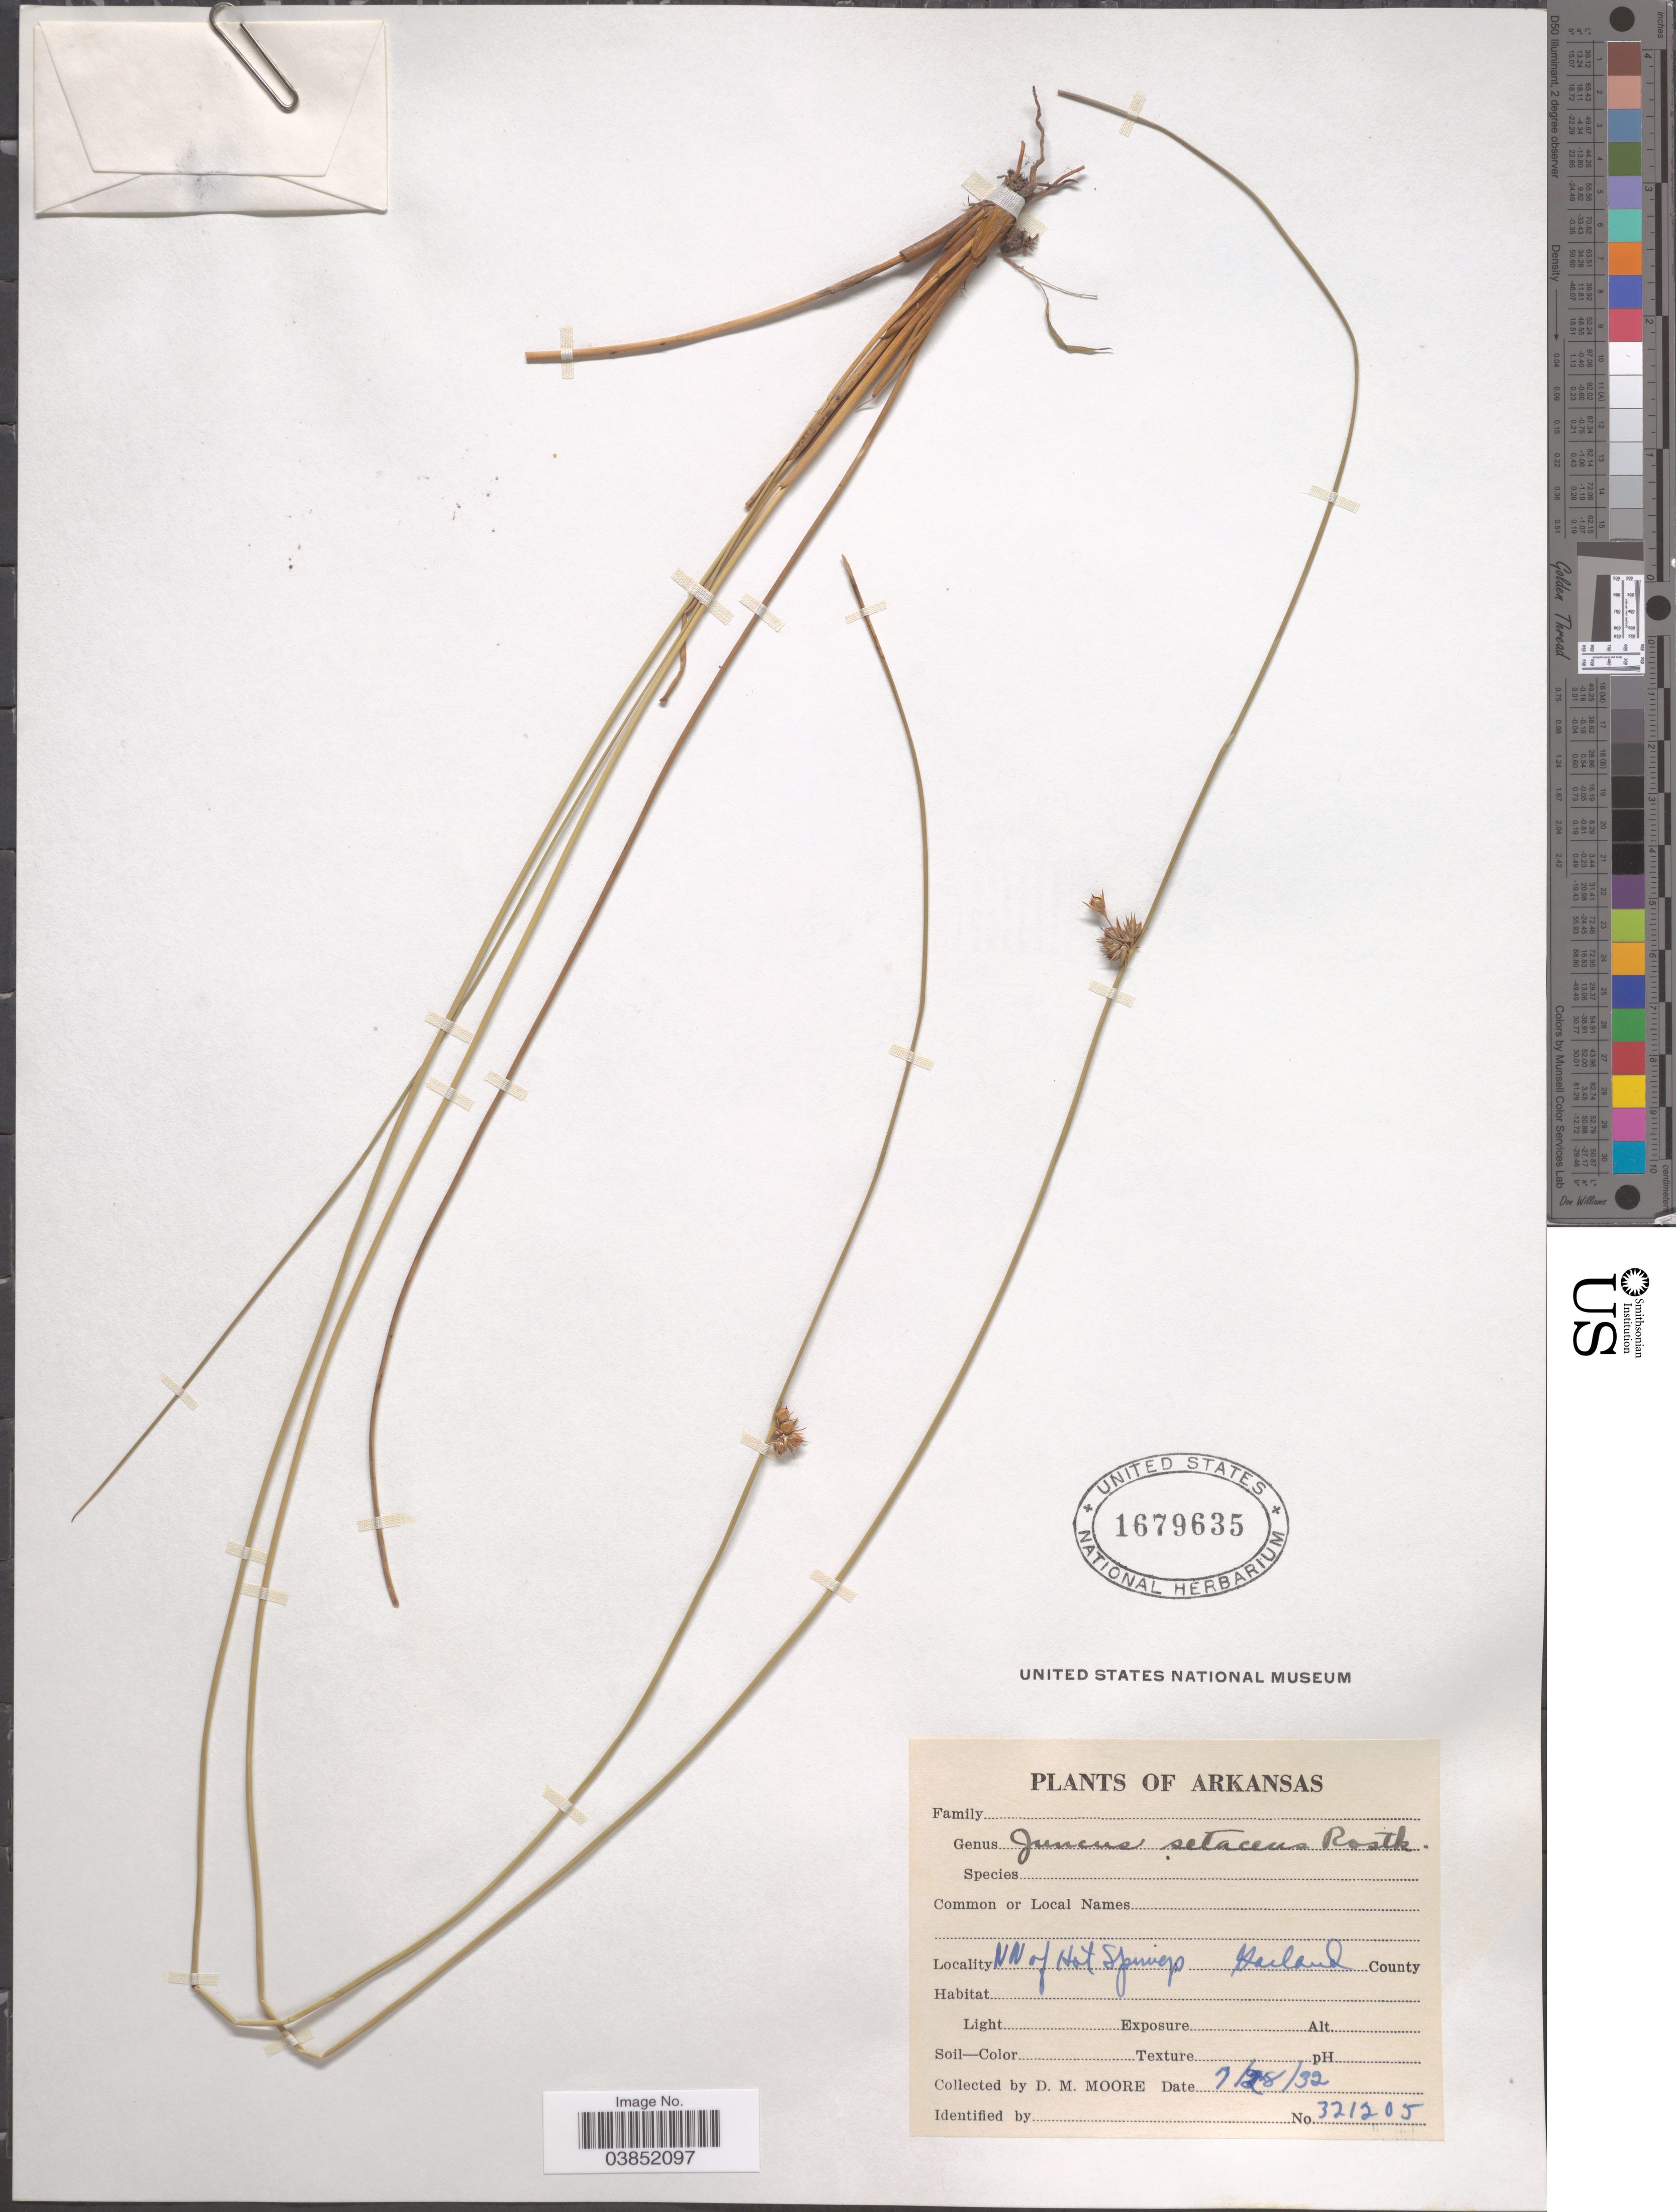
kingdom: Plantae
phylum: Tracheophyta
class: Liliopsida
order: Poales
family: Juncaceae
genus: Juncus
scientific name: Juncus coriaceus Mack.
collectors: D. Moore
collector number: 321205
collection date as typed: Transcribed d/m/y: 28/7/32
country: United States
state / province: Arkansas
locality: NW of Hot Springs. Garland County.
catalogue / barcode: US 1679635